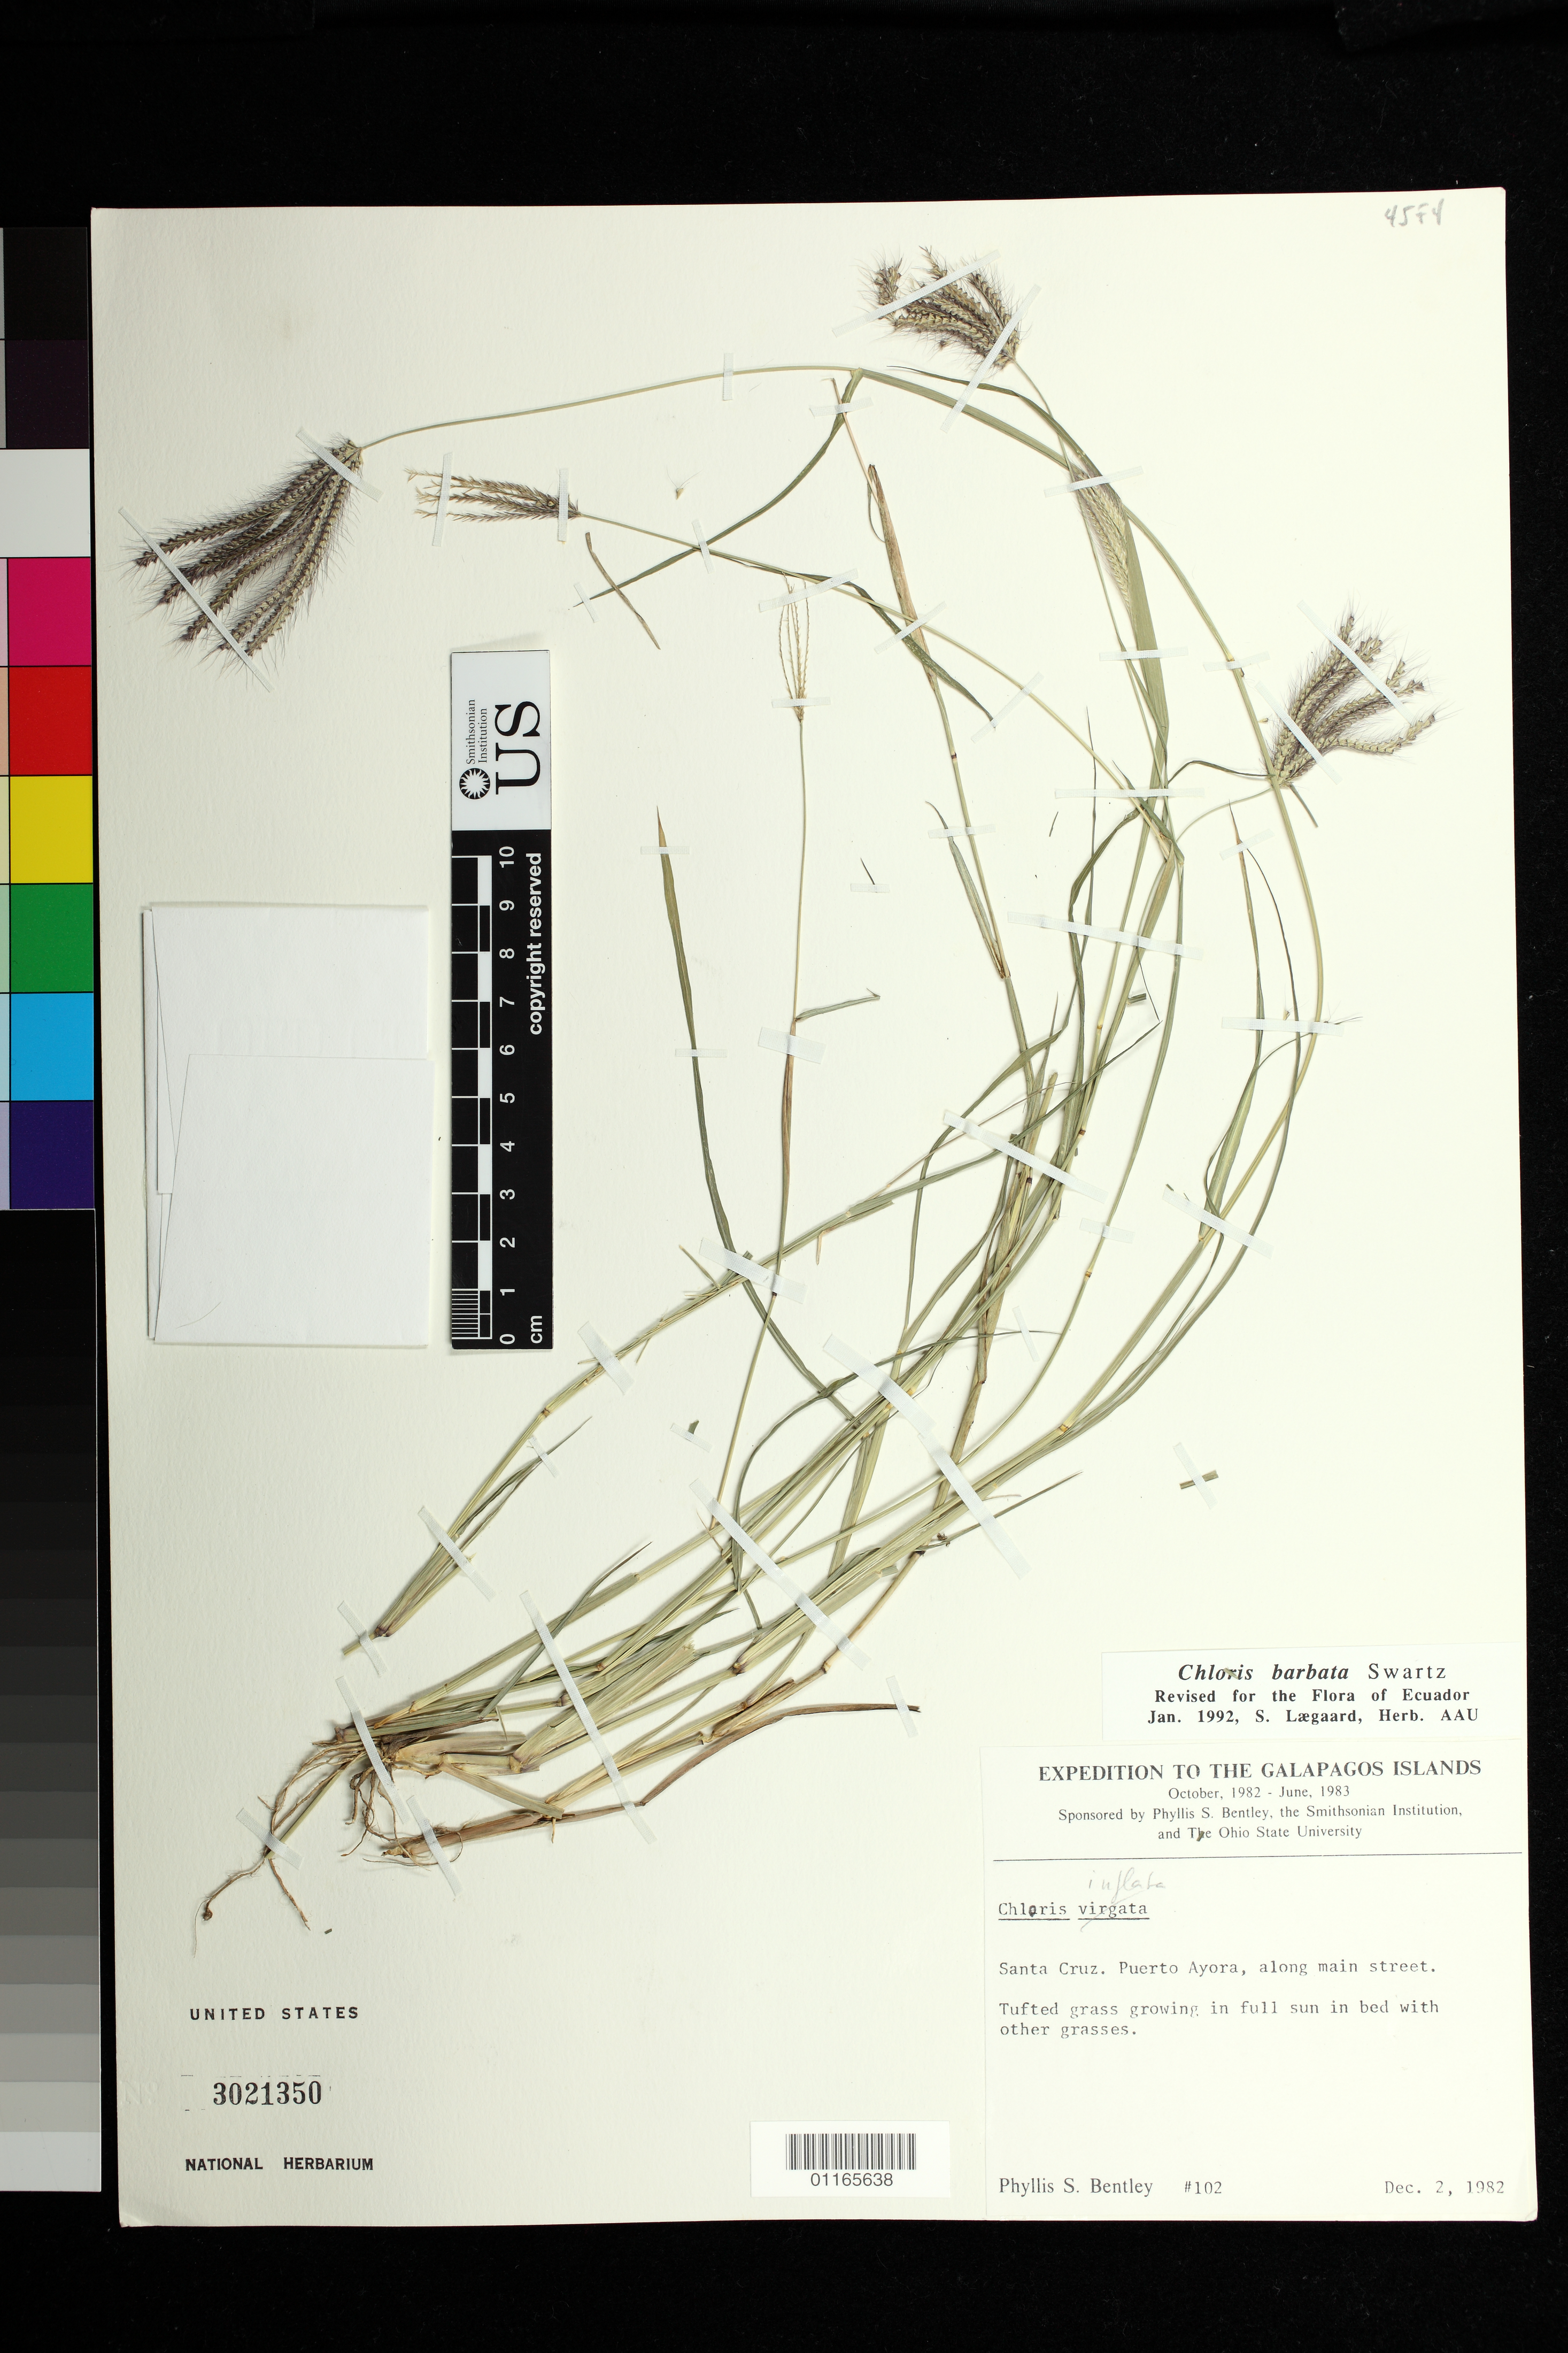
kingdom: Plantae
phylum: Tracheophyta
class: Liliopsida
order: Poales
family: Poaceae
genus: Chloris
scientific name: Chloris barbata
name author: Sw.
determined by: Lægaard, S., (AAU), University of Aarhus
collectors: P. S. Bentley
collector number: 102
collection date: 1982-12-02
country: Ecuador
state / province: Colón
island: Santa Cruz [Indefatigable, Chaves)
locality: Santa Cruz. Puerto Ayora, along main street.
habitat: Tufted grass growing in full sun in bed with other grasses.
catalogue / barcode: US 3021350